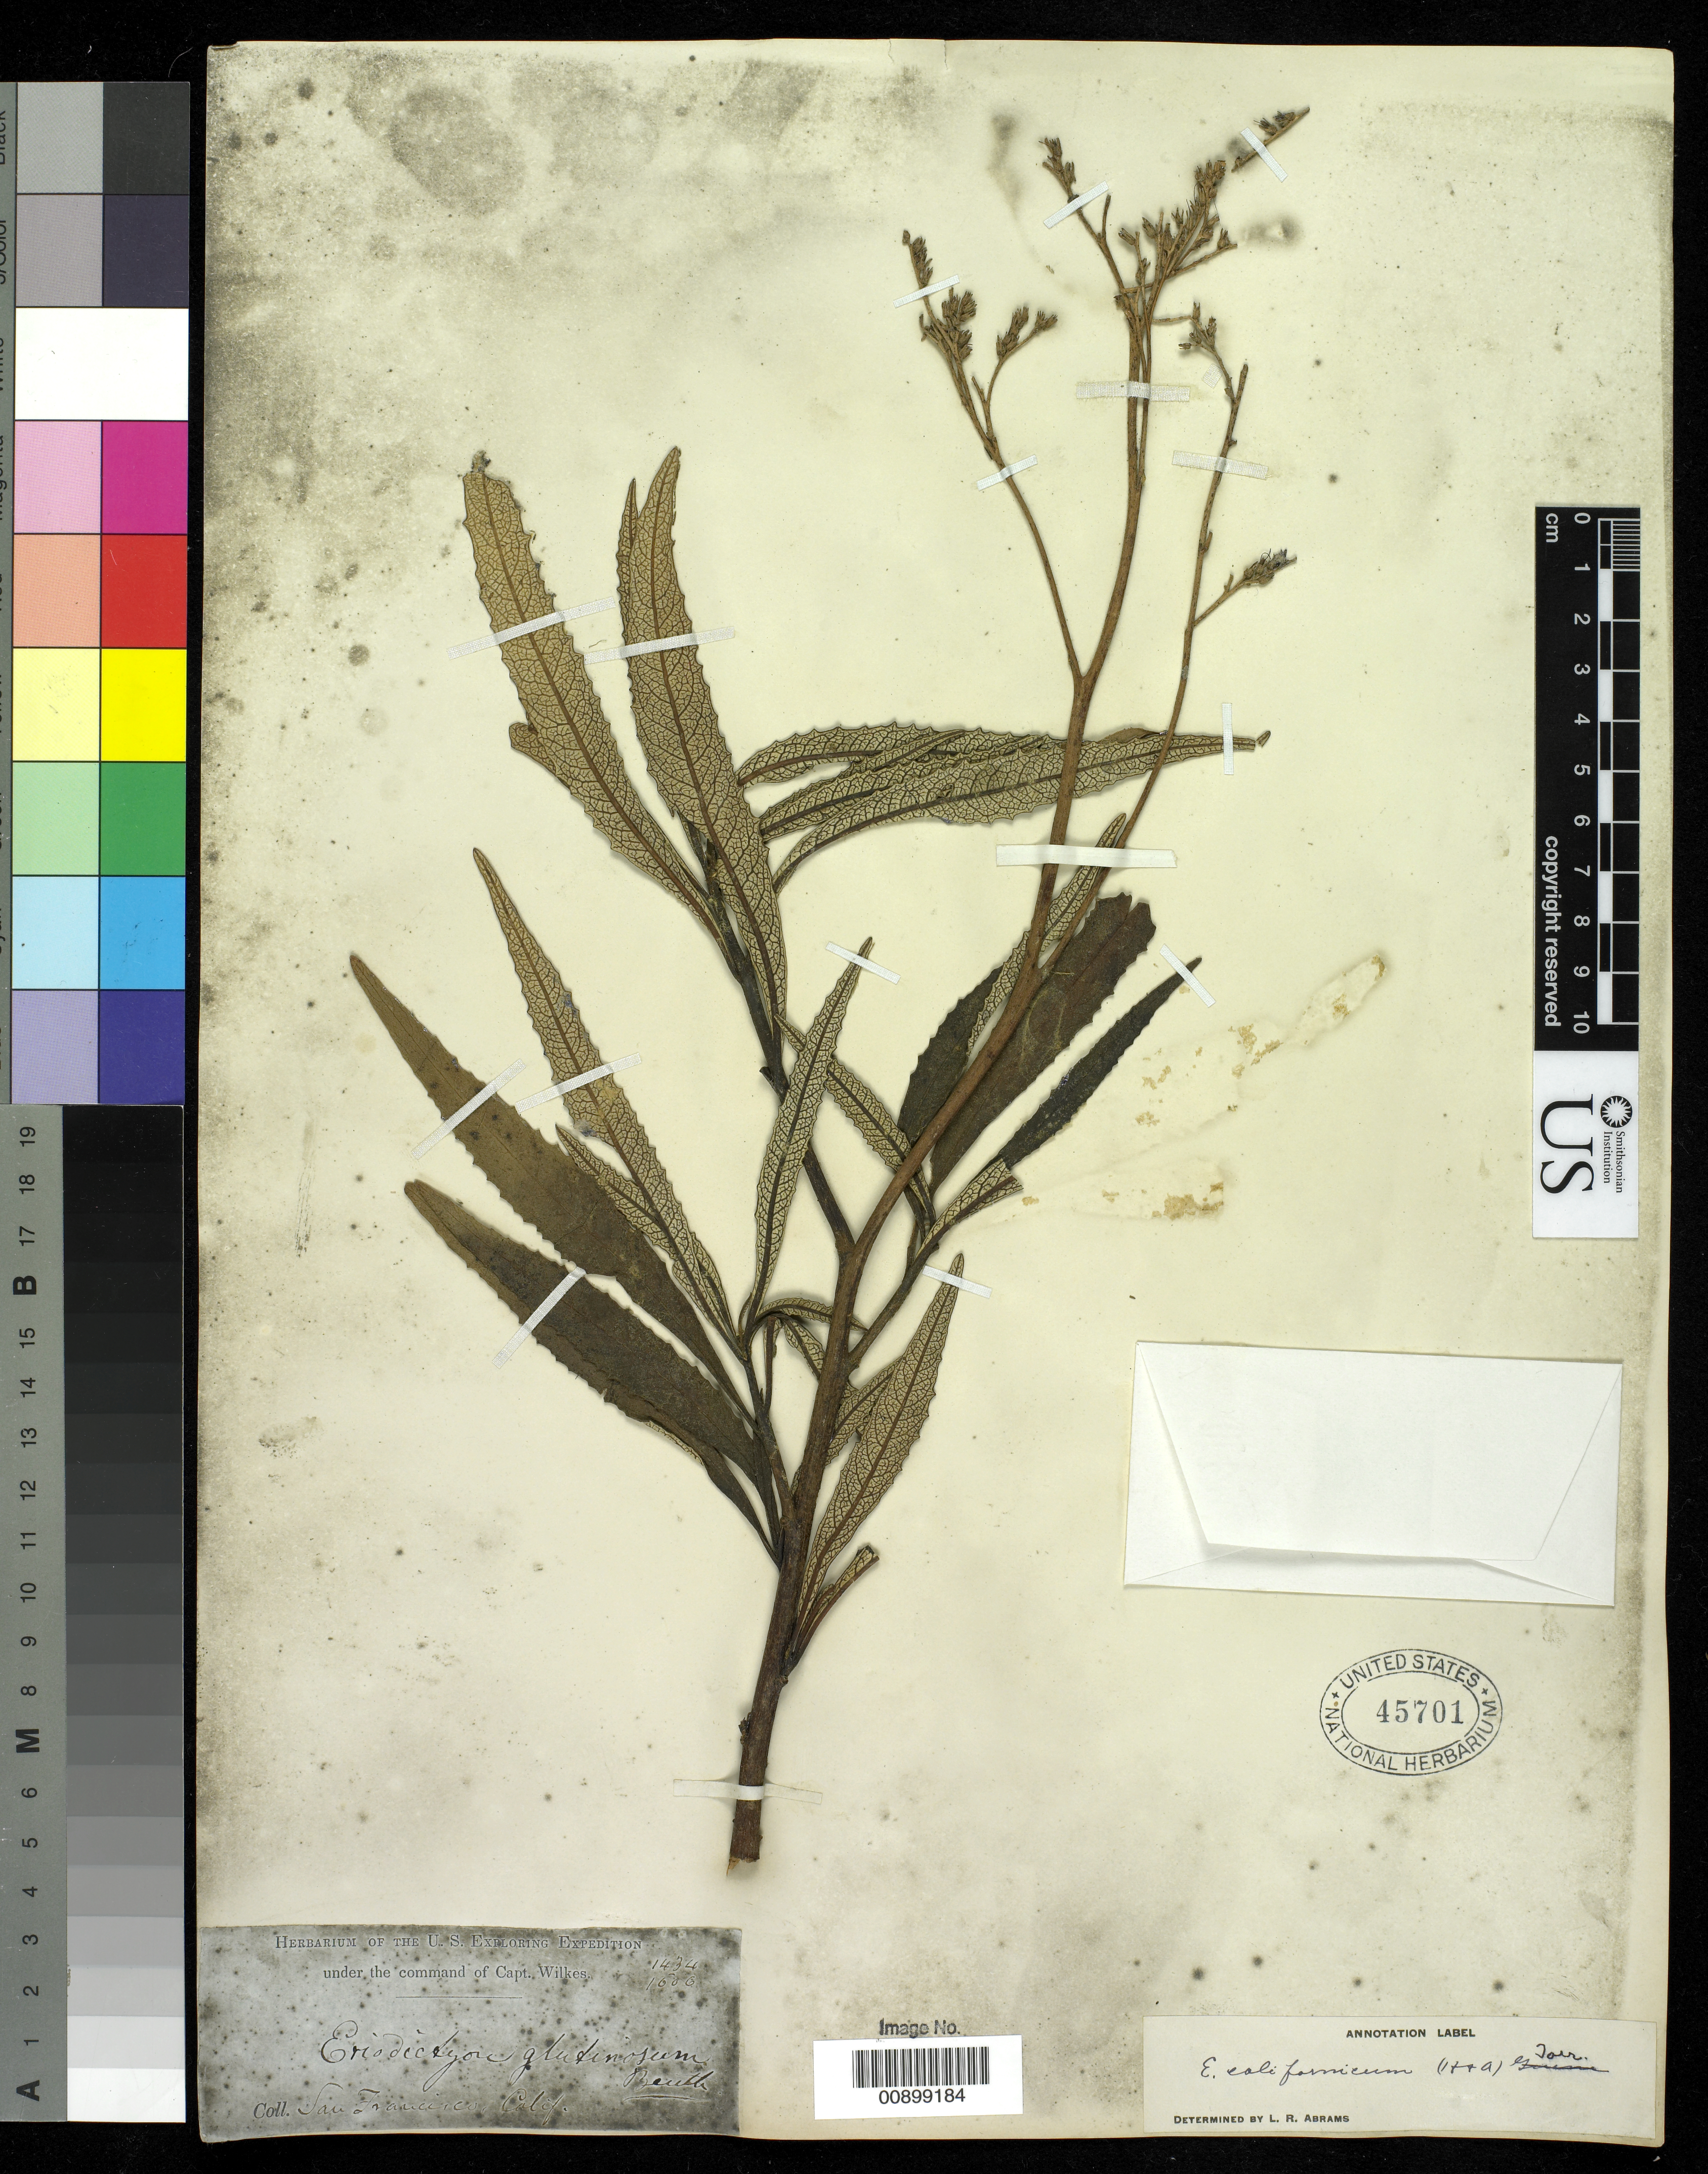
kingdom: Plantae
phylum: Tracheophyta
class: Magnoliopsida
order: Boraginales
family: Namaceae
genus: Eriodictyon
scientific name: Eriodictyon californicum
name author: (Hook. & Arn.) Torr.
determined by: Rogers, Z. S.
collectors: Wilkes Explor. Exped.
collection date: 1838/1842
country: United States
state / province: California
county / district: San Francisco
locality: San Francisco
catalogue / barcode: US 45701